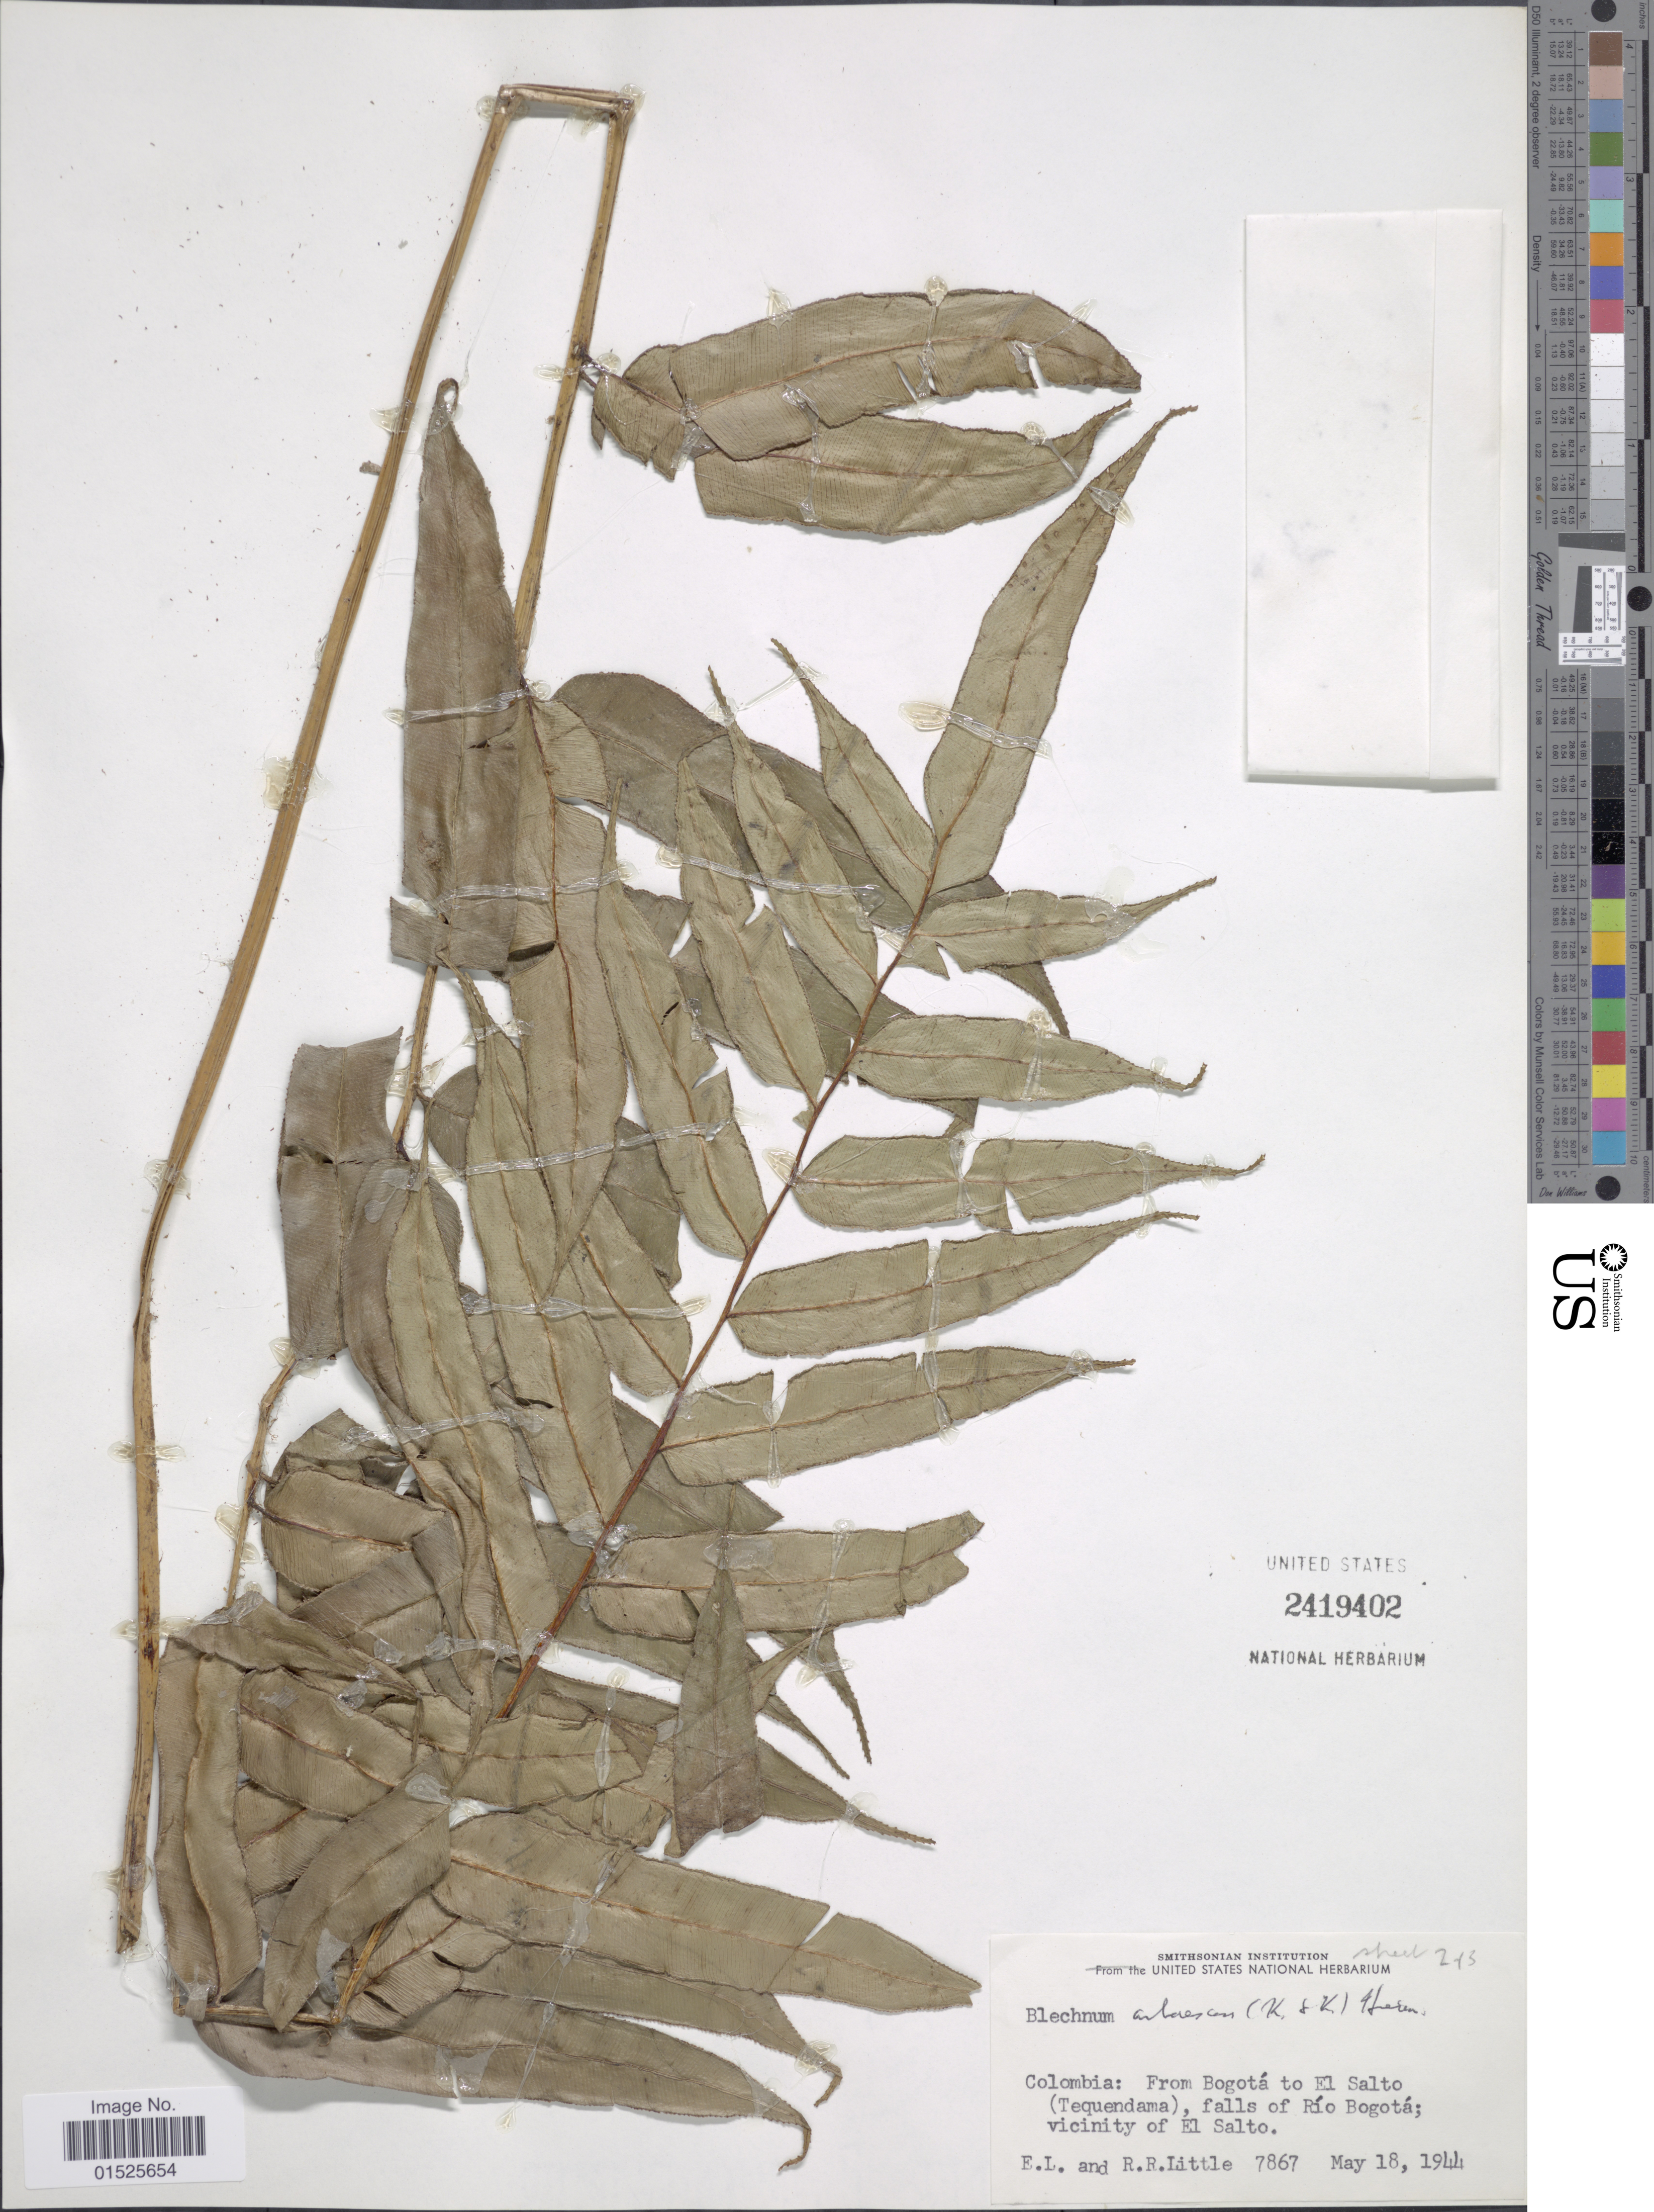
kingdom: Plantae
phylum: Tracheophyta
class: Polypodiopsida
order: Polypodiales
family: Blechnaceae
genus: Blechnum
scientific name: Blechnum cordatum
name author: (Desv.) Hieron.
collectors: E. L. Little & R. R. Little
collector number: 7867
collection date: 1944-05-18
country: Colombia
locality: From Bogotá to El Salto (Tenquendama), falls of Río Bogotá; vicinity of El Salto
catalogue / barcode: US 2419402